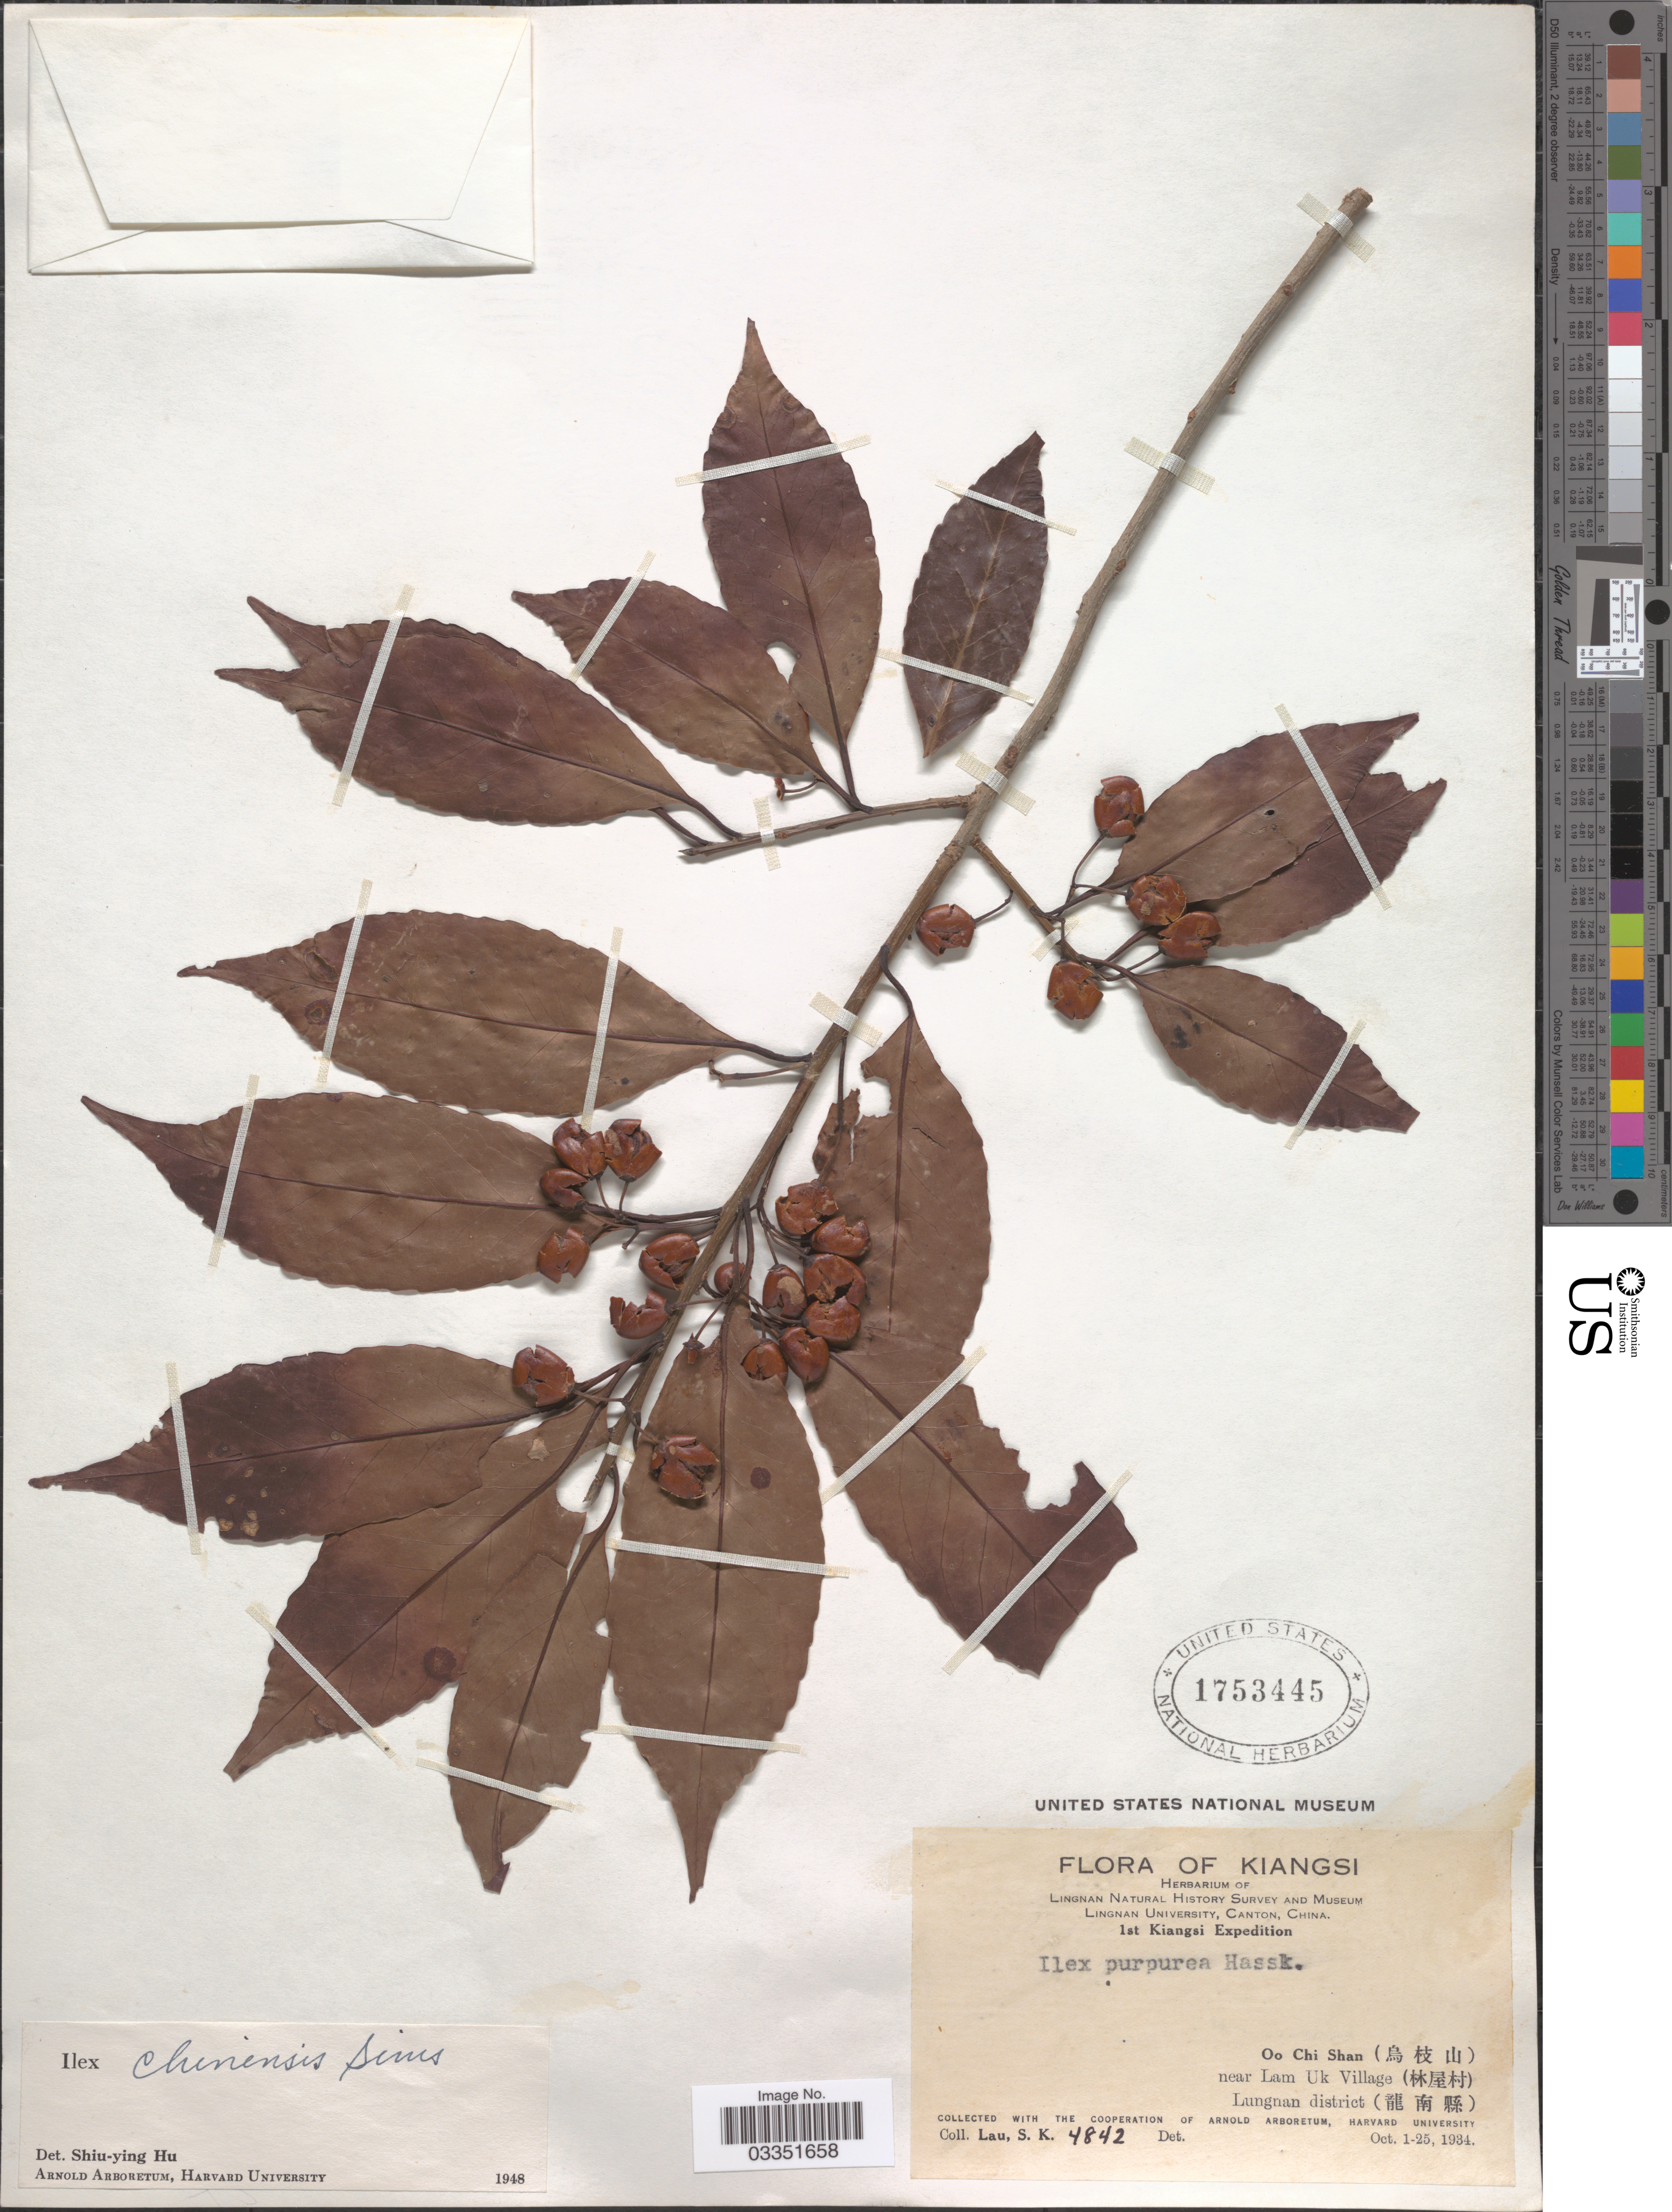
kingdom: Plantae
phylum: Tracheophyta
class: Magnoliopsida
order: Aquifoliales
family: Aquifoliaceae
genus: Ilex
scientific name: Ilex chinensis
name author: Sims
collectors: S. K. Lau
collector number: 4842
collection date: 1934-10-01/1934-10-25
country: China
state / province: Jiangxi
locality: Kiangsi. Oo Chi Shan (X) near Lam Uk Village (X). Lungnan district (X).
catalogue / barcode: US 1753445